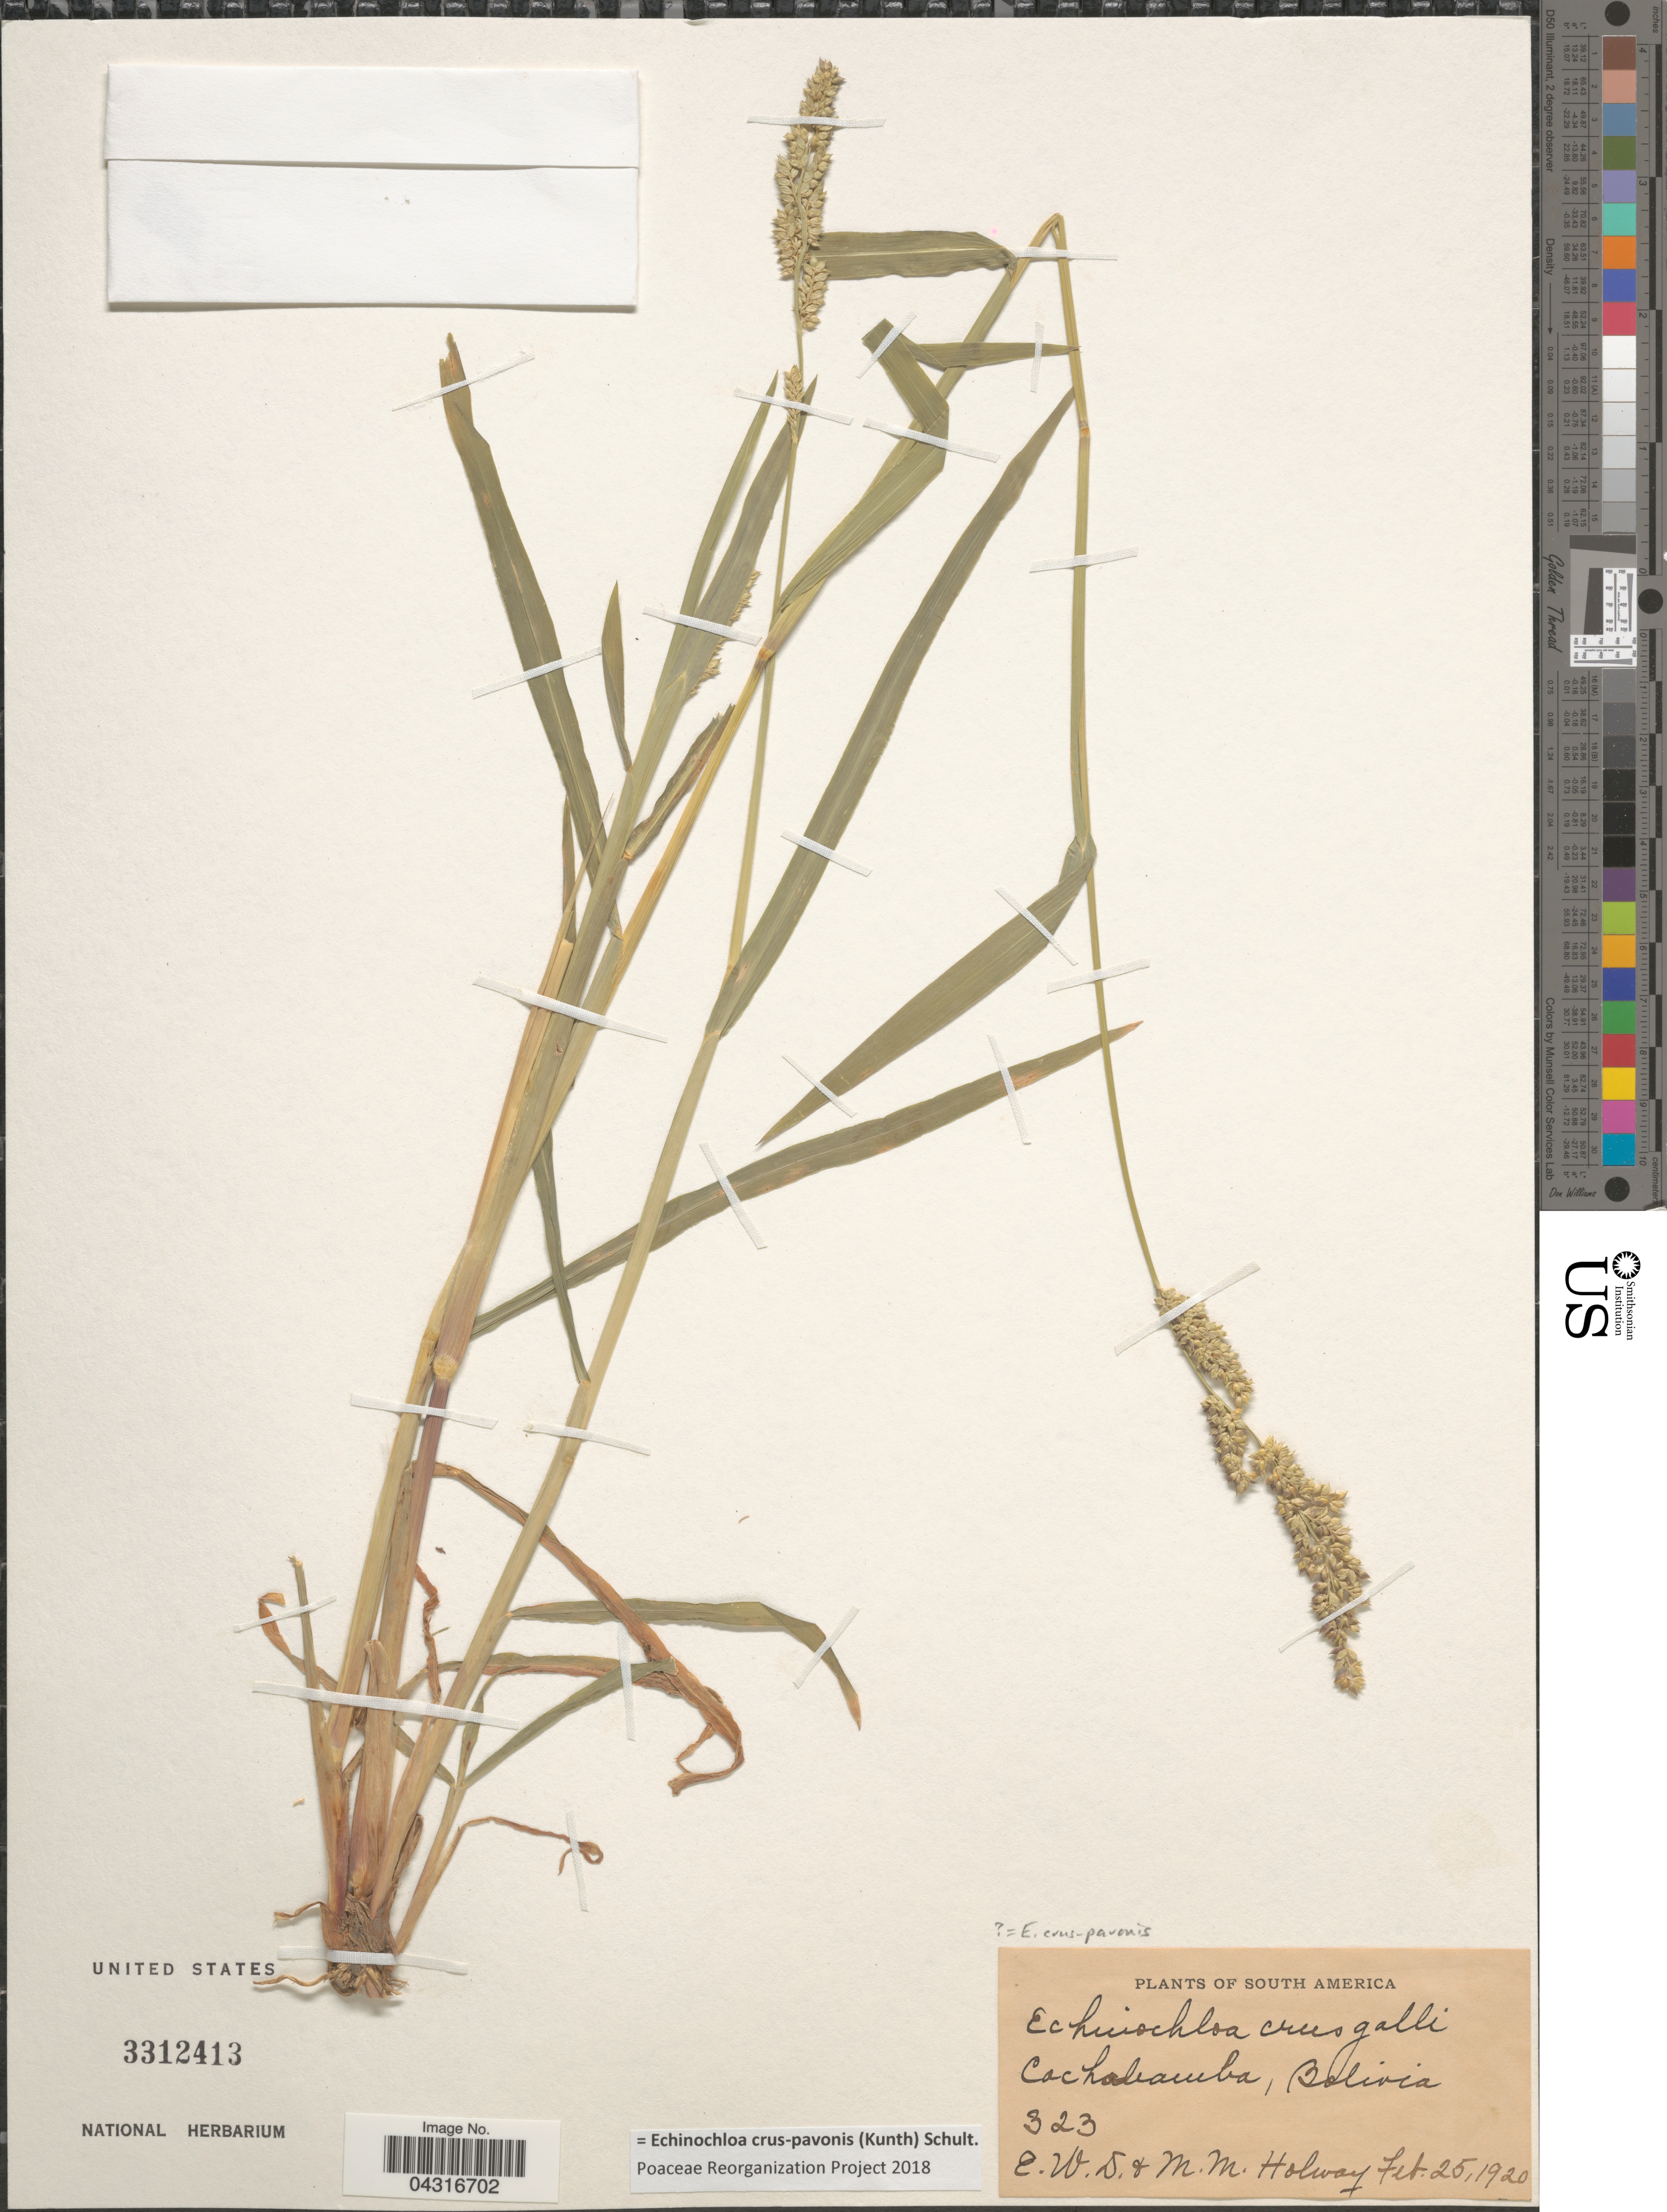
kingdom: Plantae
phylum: Tracheophyta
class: Liliopsida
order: Poales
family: Poaceae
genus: Echinochloa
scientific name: Echinochloa crus-pavonis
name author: (Kunth) Schult.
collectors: E. W. D. Holway & M. M. Holway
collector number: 323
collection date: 1920-02-25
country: Bolivia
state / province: Cochabamba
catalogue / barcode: US 3312413